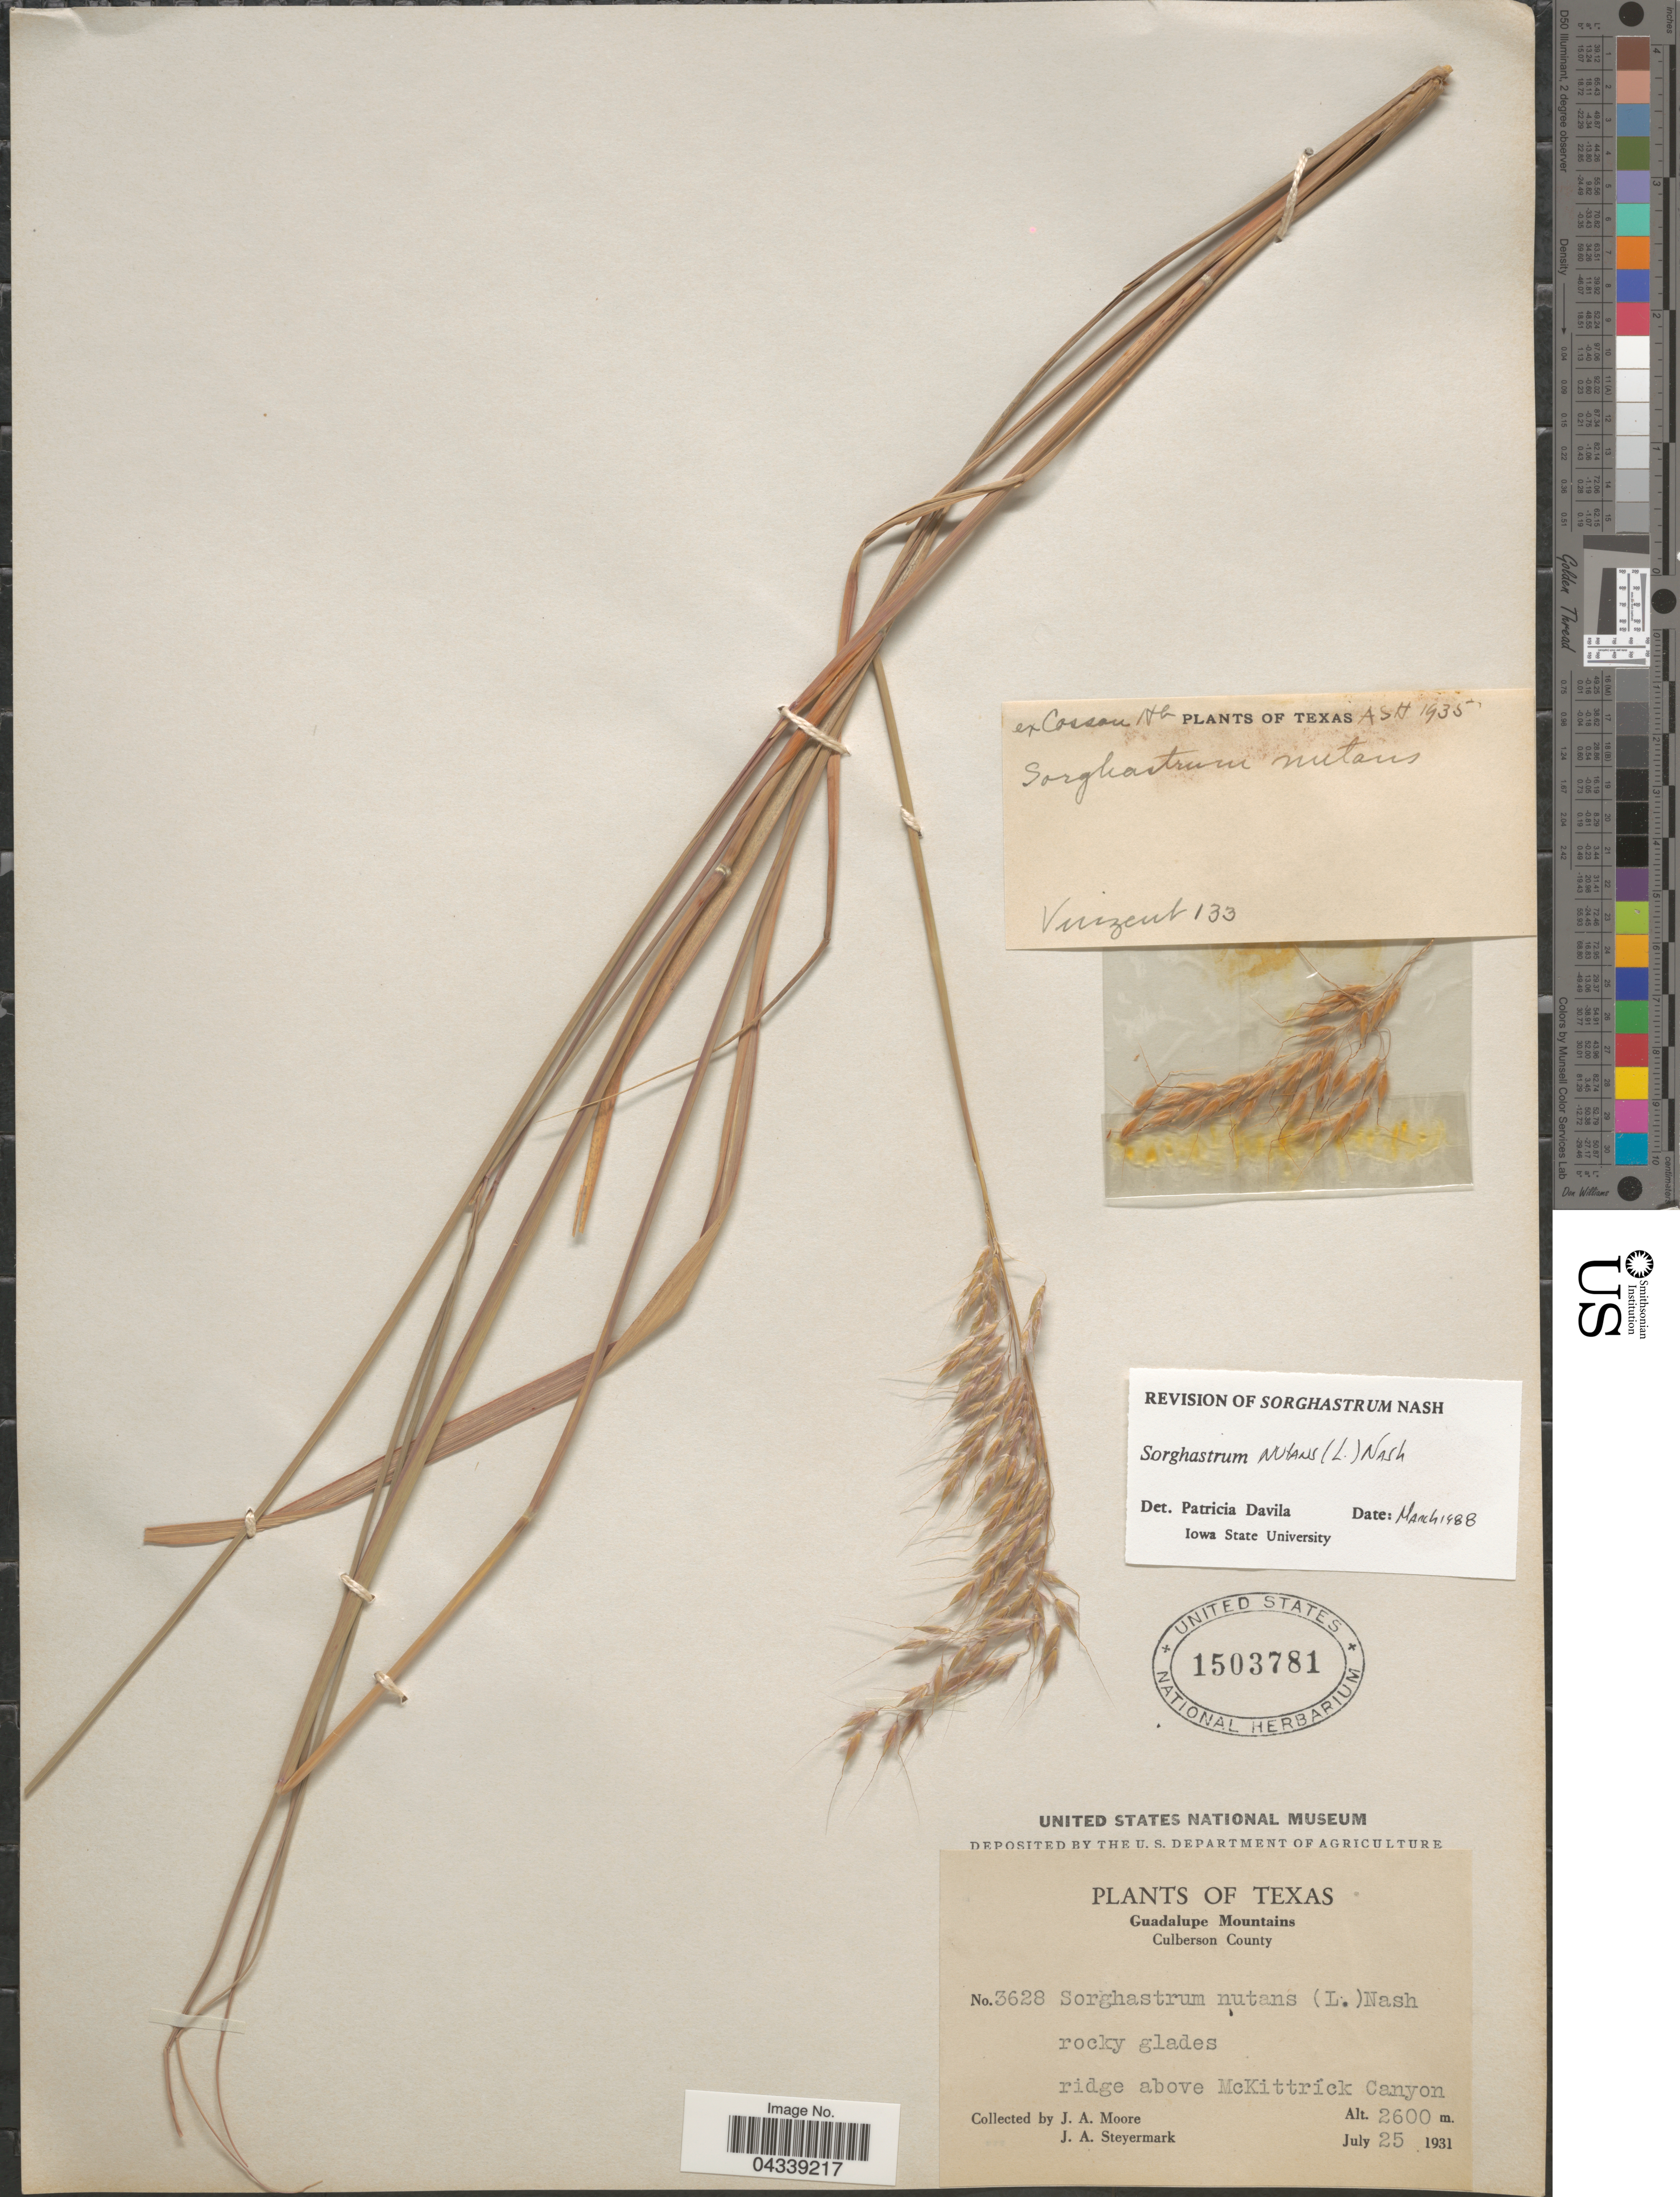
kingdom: Plantae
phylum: Tracheophyta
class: Liliopsida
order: Poales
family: Poaceae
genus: Sorghastrum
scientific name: Sorghastrum nutans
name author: (L.) Nash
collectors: J. A. Moore & J. Steyermark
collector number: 3628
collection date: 1931-07-25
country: United States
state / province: Texas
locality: Guadalupe Mountains. Culberson County. Ridge above McKittrick Canyon.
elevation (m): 2600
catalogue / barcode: US 1503781